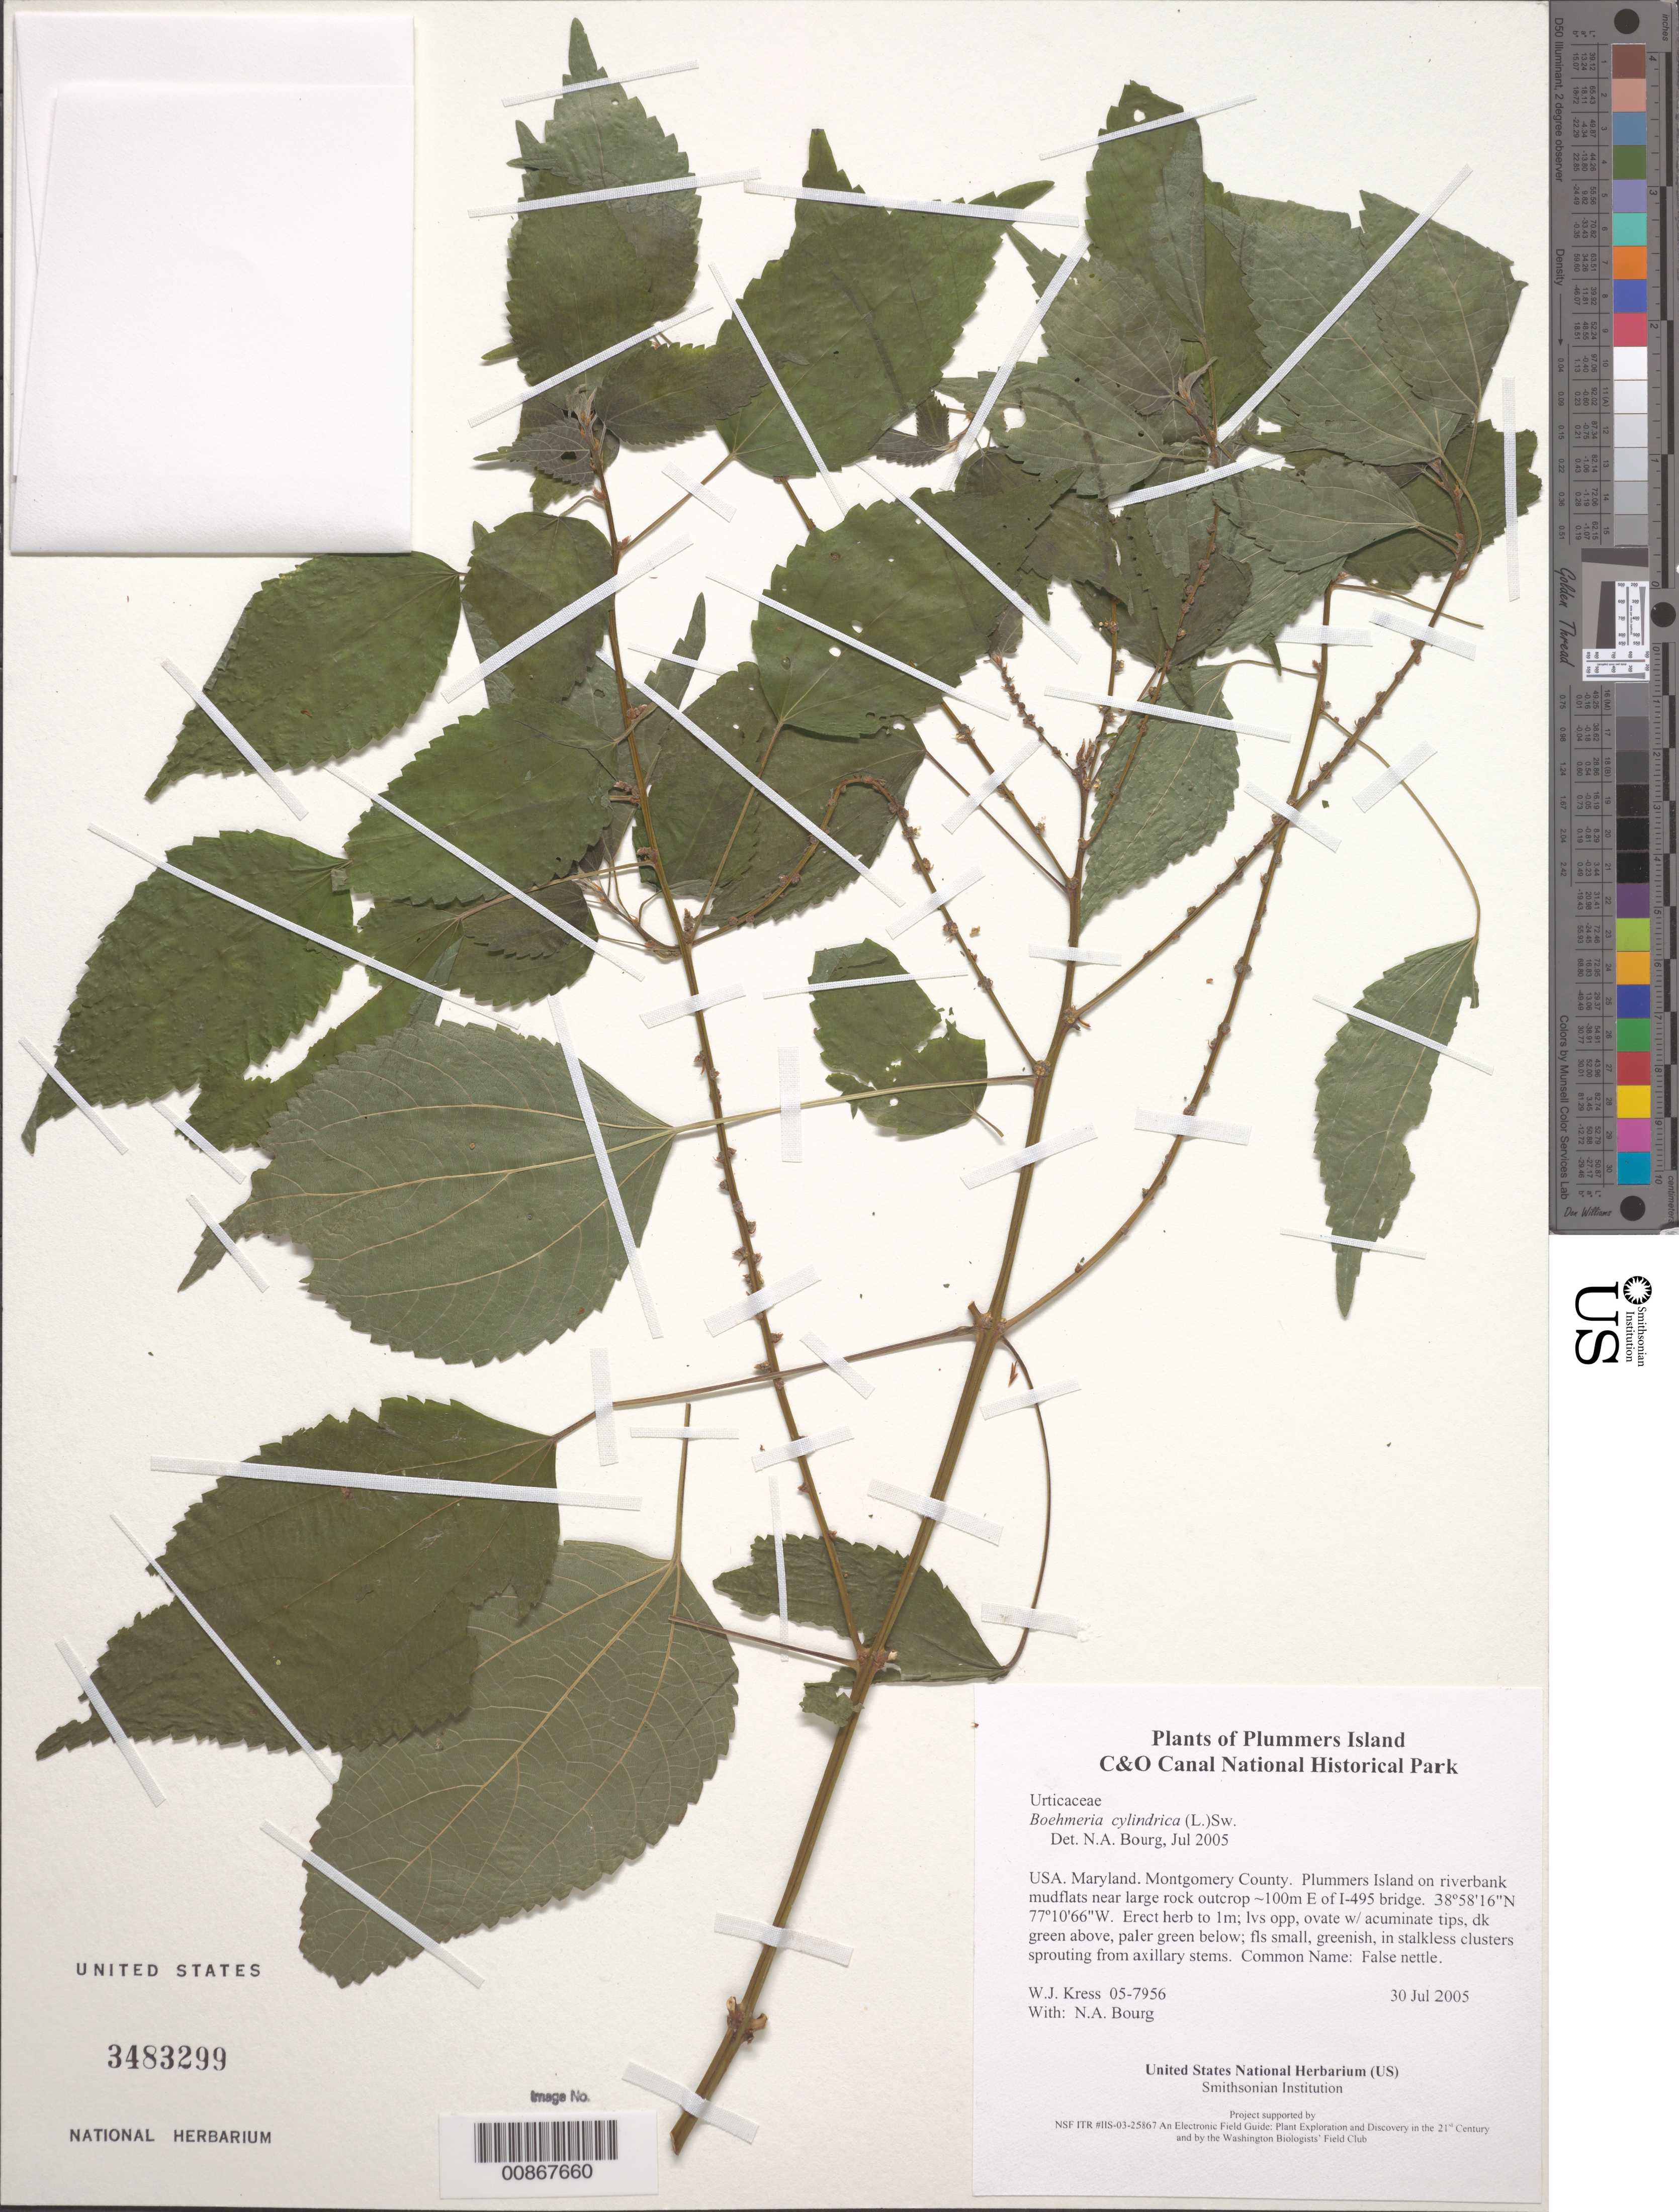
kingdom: Plantae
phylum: Tracheophyta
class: Magnoliopsida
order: Rosales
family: Urticaceae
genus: Boehmeria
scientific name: Boehmeria cylindrica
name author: (L.) Sw.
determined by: Bourg, N. A.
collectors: W. J. Kress & N. A. Bourg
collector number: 05-7956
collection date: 2005-07-30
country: United States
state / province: Maryland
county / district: Montgomery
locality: Chesapeake and Ohio Canal National Historical Park, Plummers Island on riverbank mudflats near large rock outcrop ~100m E of I-495 bridge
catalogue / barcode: US 3483299